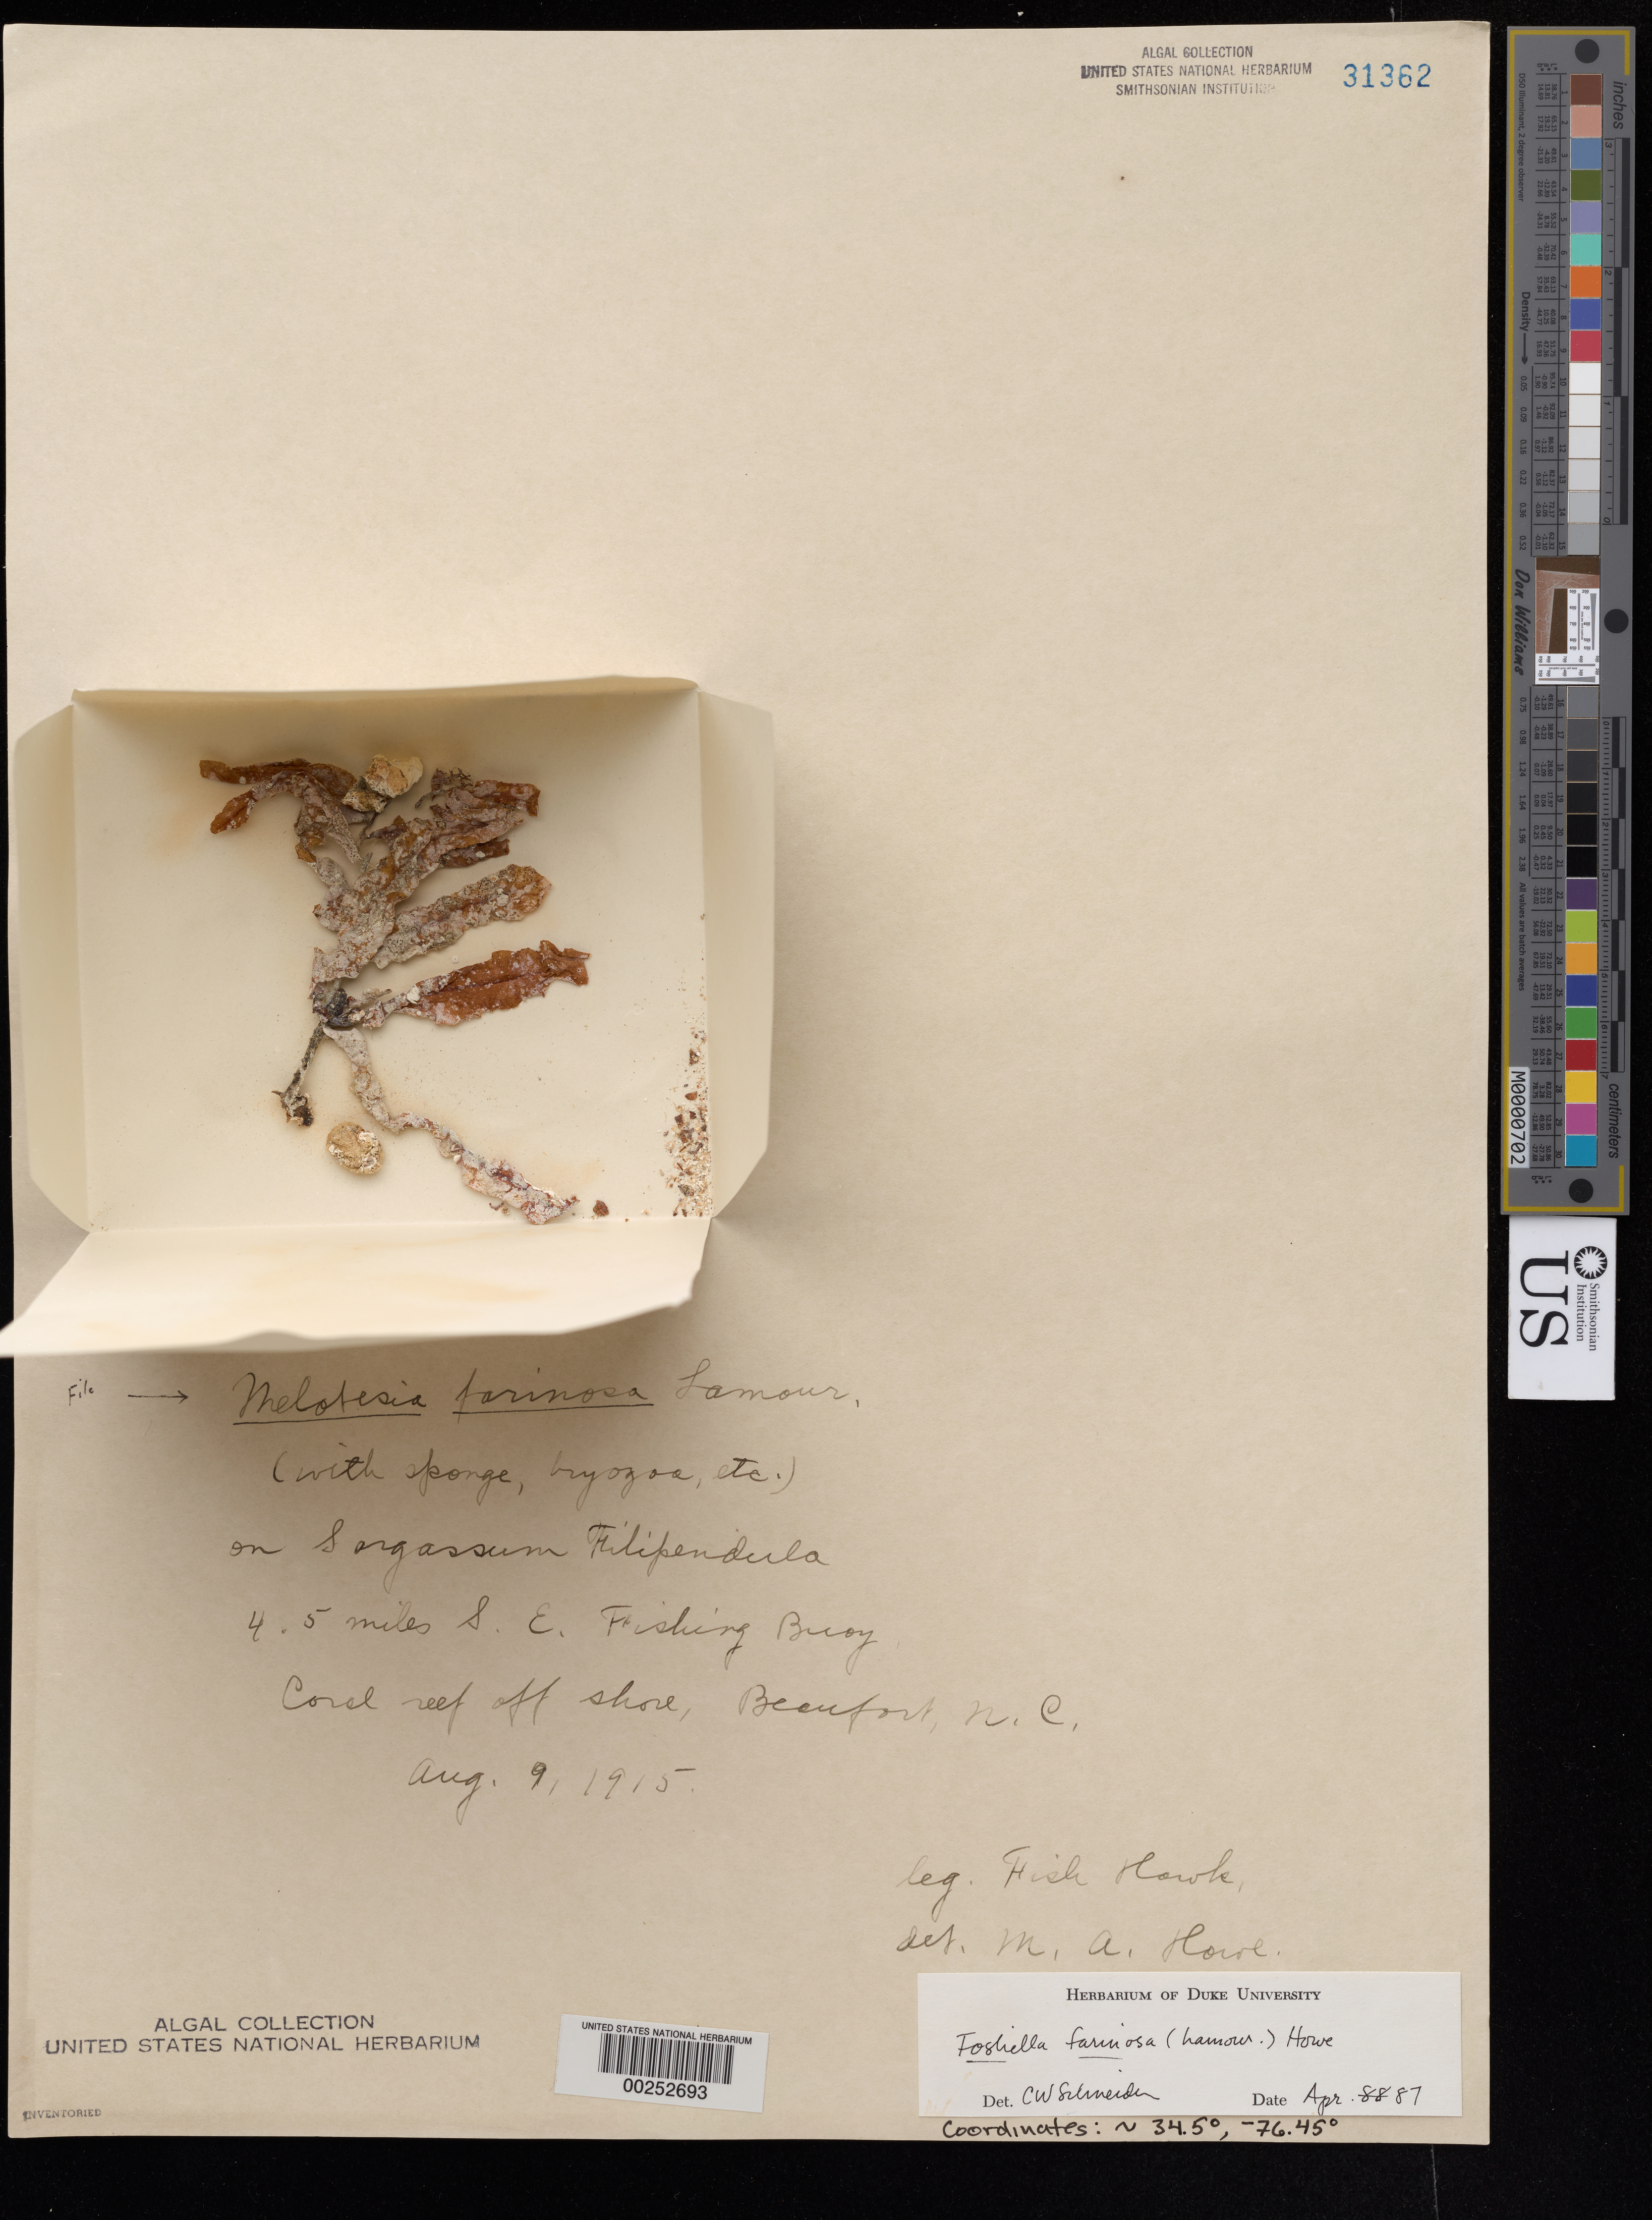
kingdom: Plantae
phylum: Rhodophyta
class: Florideophyceae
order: Corallinales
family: Hydrolithaceae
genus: Fosliella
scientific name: Fosliella farinosa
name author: (J.V.Lamouroux) M. Howe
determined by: Schneider, C. W.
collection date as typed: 09 Aug 1915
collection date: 1915-08-09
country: United States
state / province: North Carolina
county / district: Carteret County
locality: Coral reef off Beaufort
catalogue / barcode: US 31362